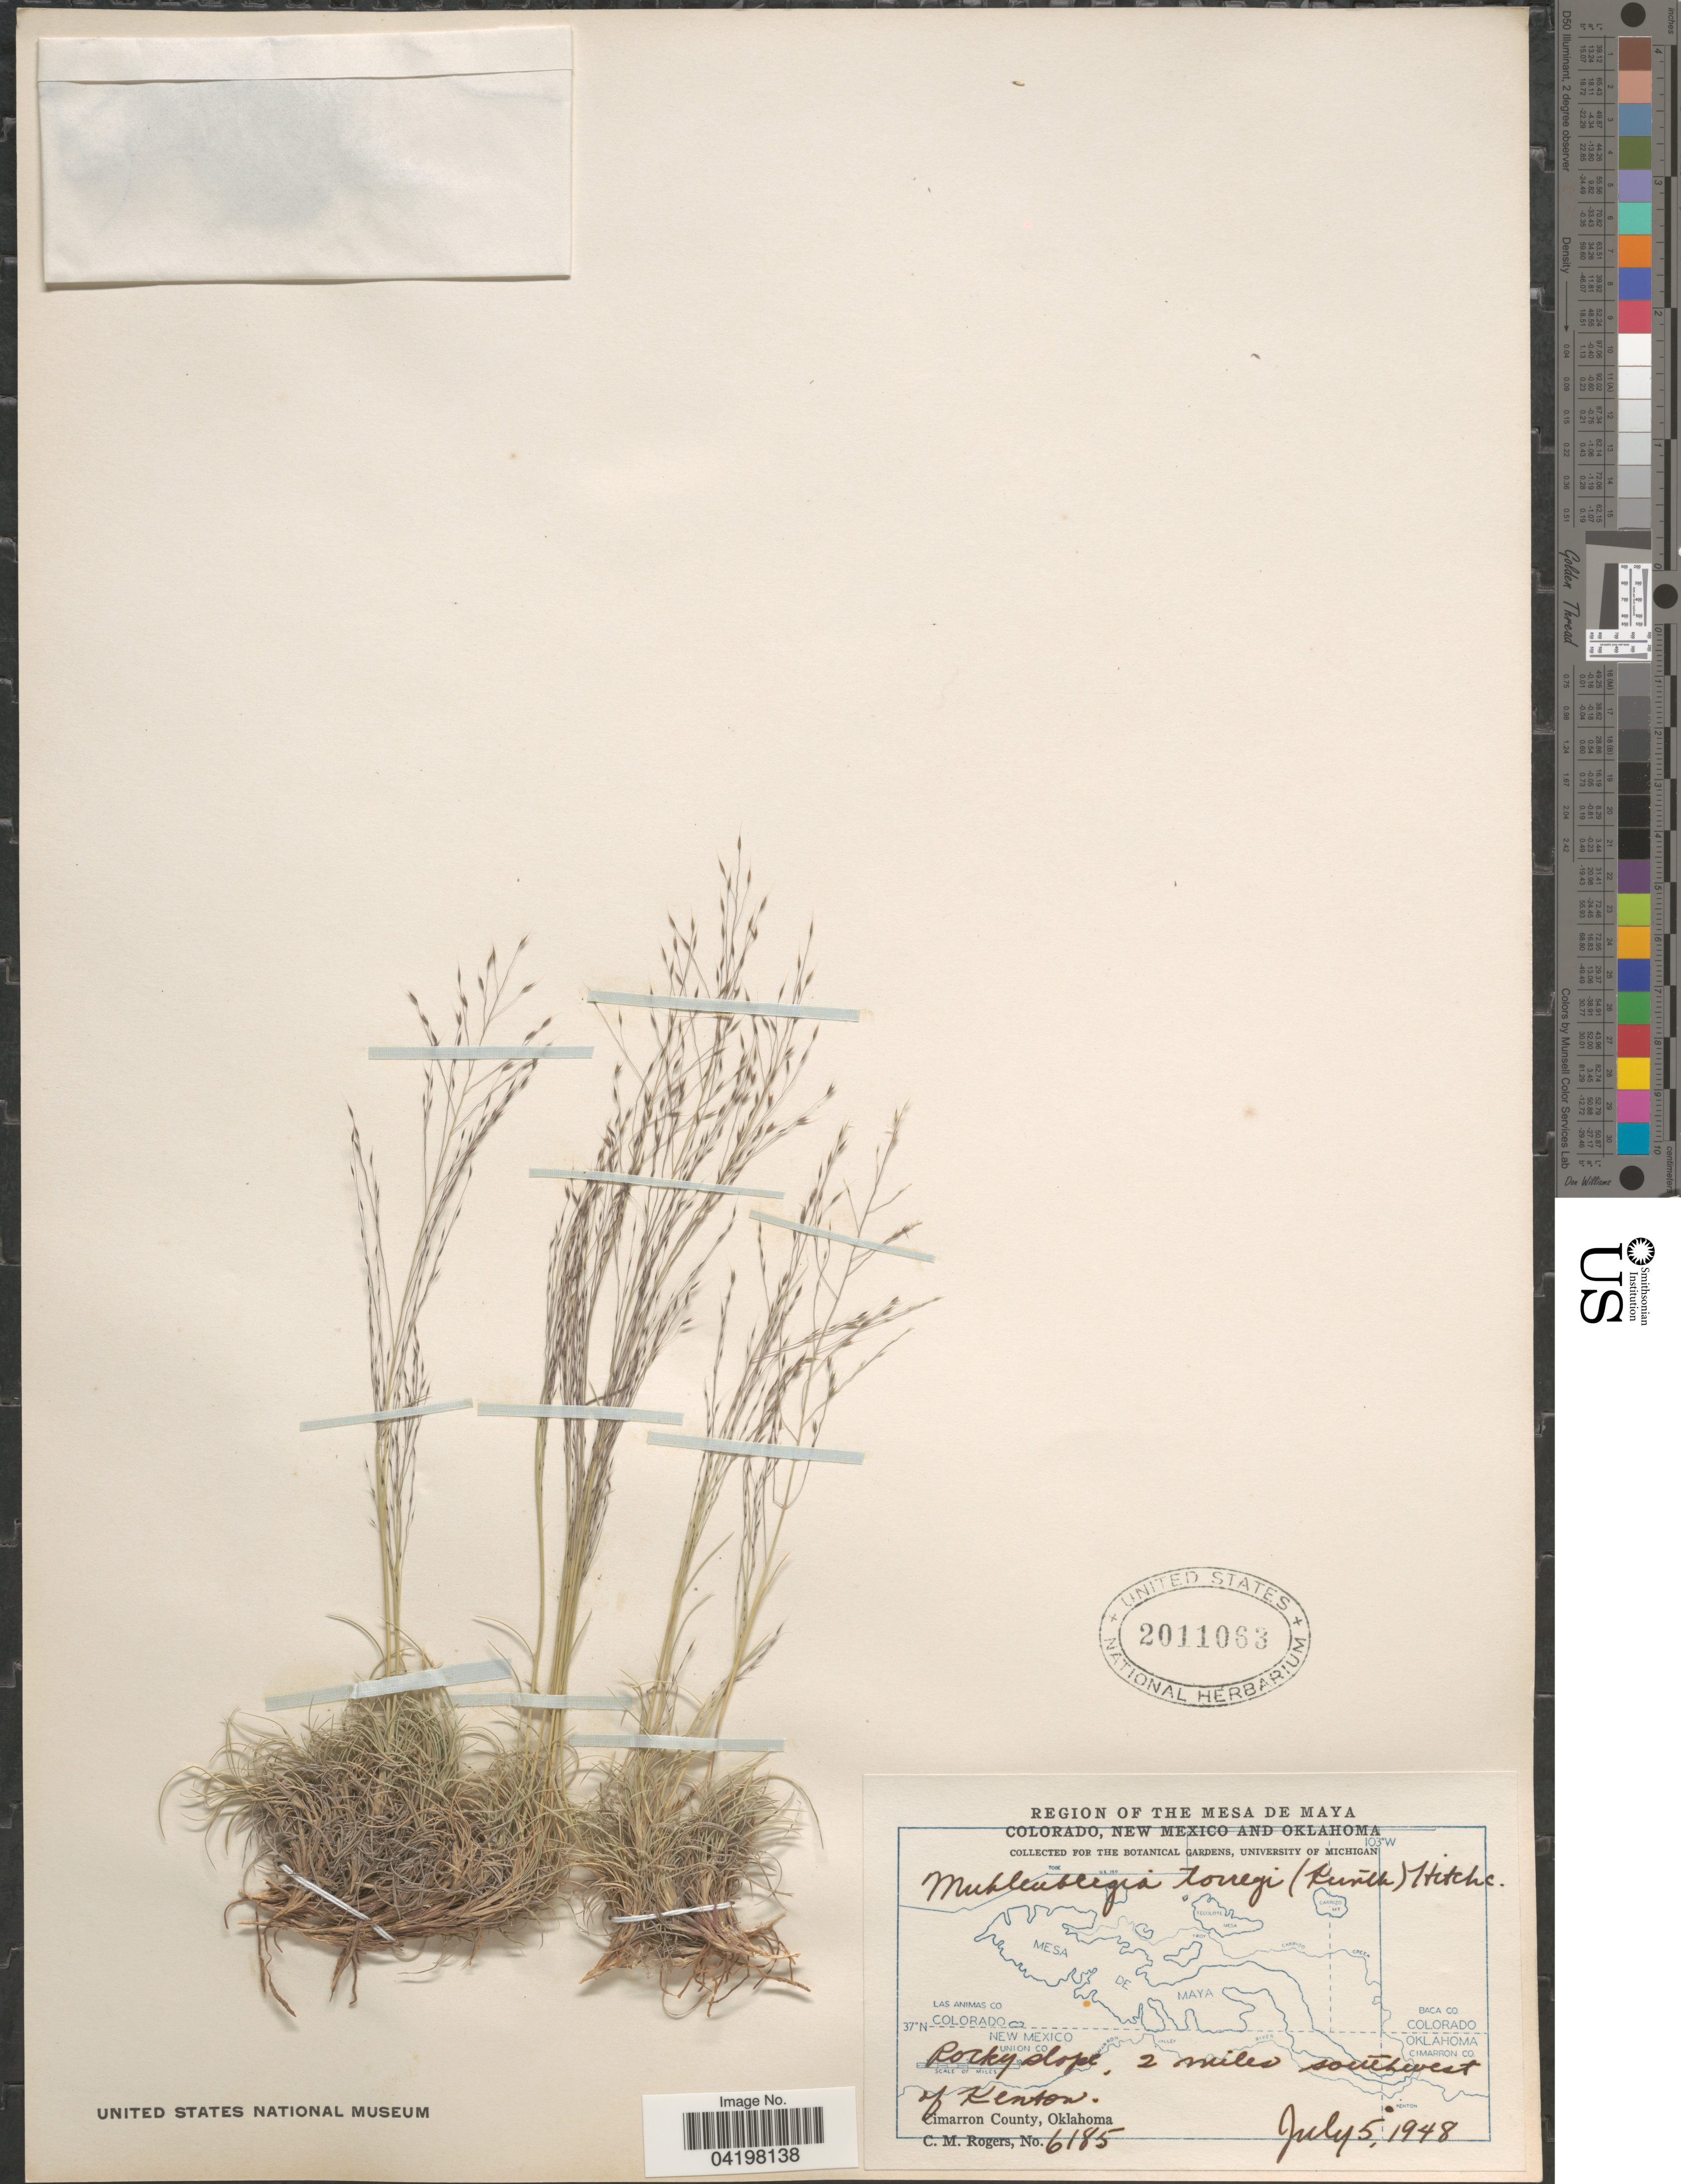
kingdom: Plantae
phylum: Tracheophyta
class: Liliopsida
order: Poales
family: Poaceae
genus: Muhlenbergia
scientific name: Muhlenbergia torreyi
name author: (Kunth) Hitchc. ex Bush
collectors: C. M. Rogers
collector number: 6185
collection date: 1948-07-05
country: United States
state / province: Oklahoma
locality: Region of the Mesa de Maya. Rocky slope, 2 miles southwest of Kenton. Cimarron County.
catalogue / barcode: US 2011063